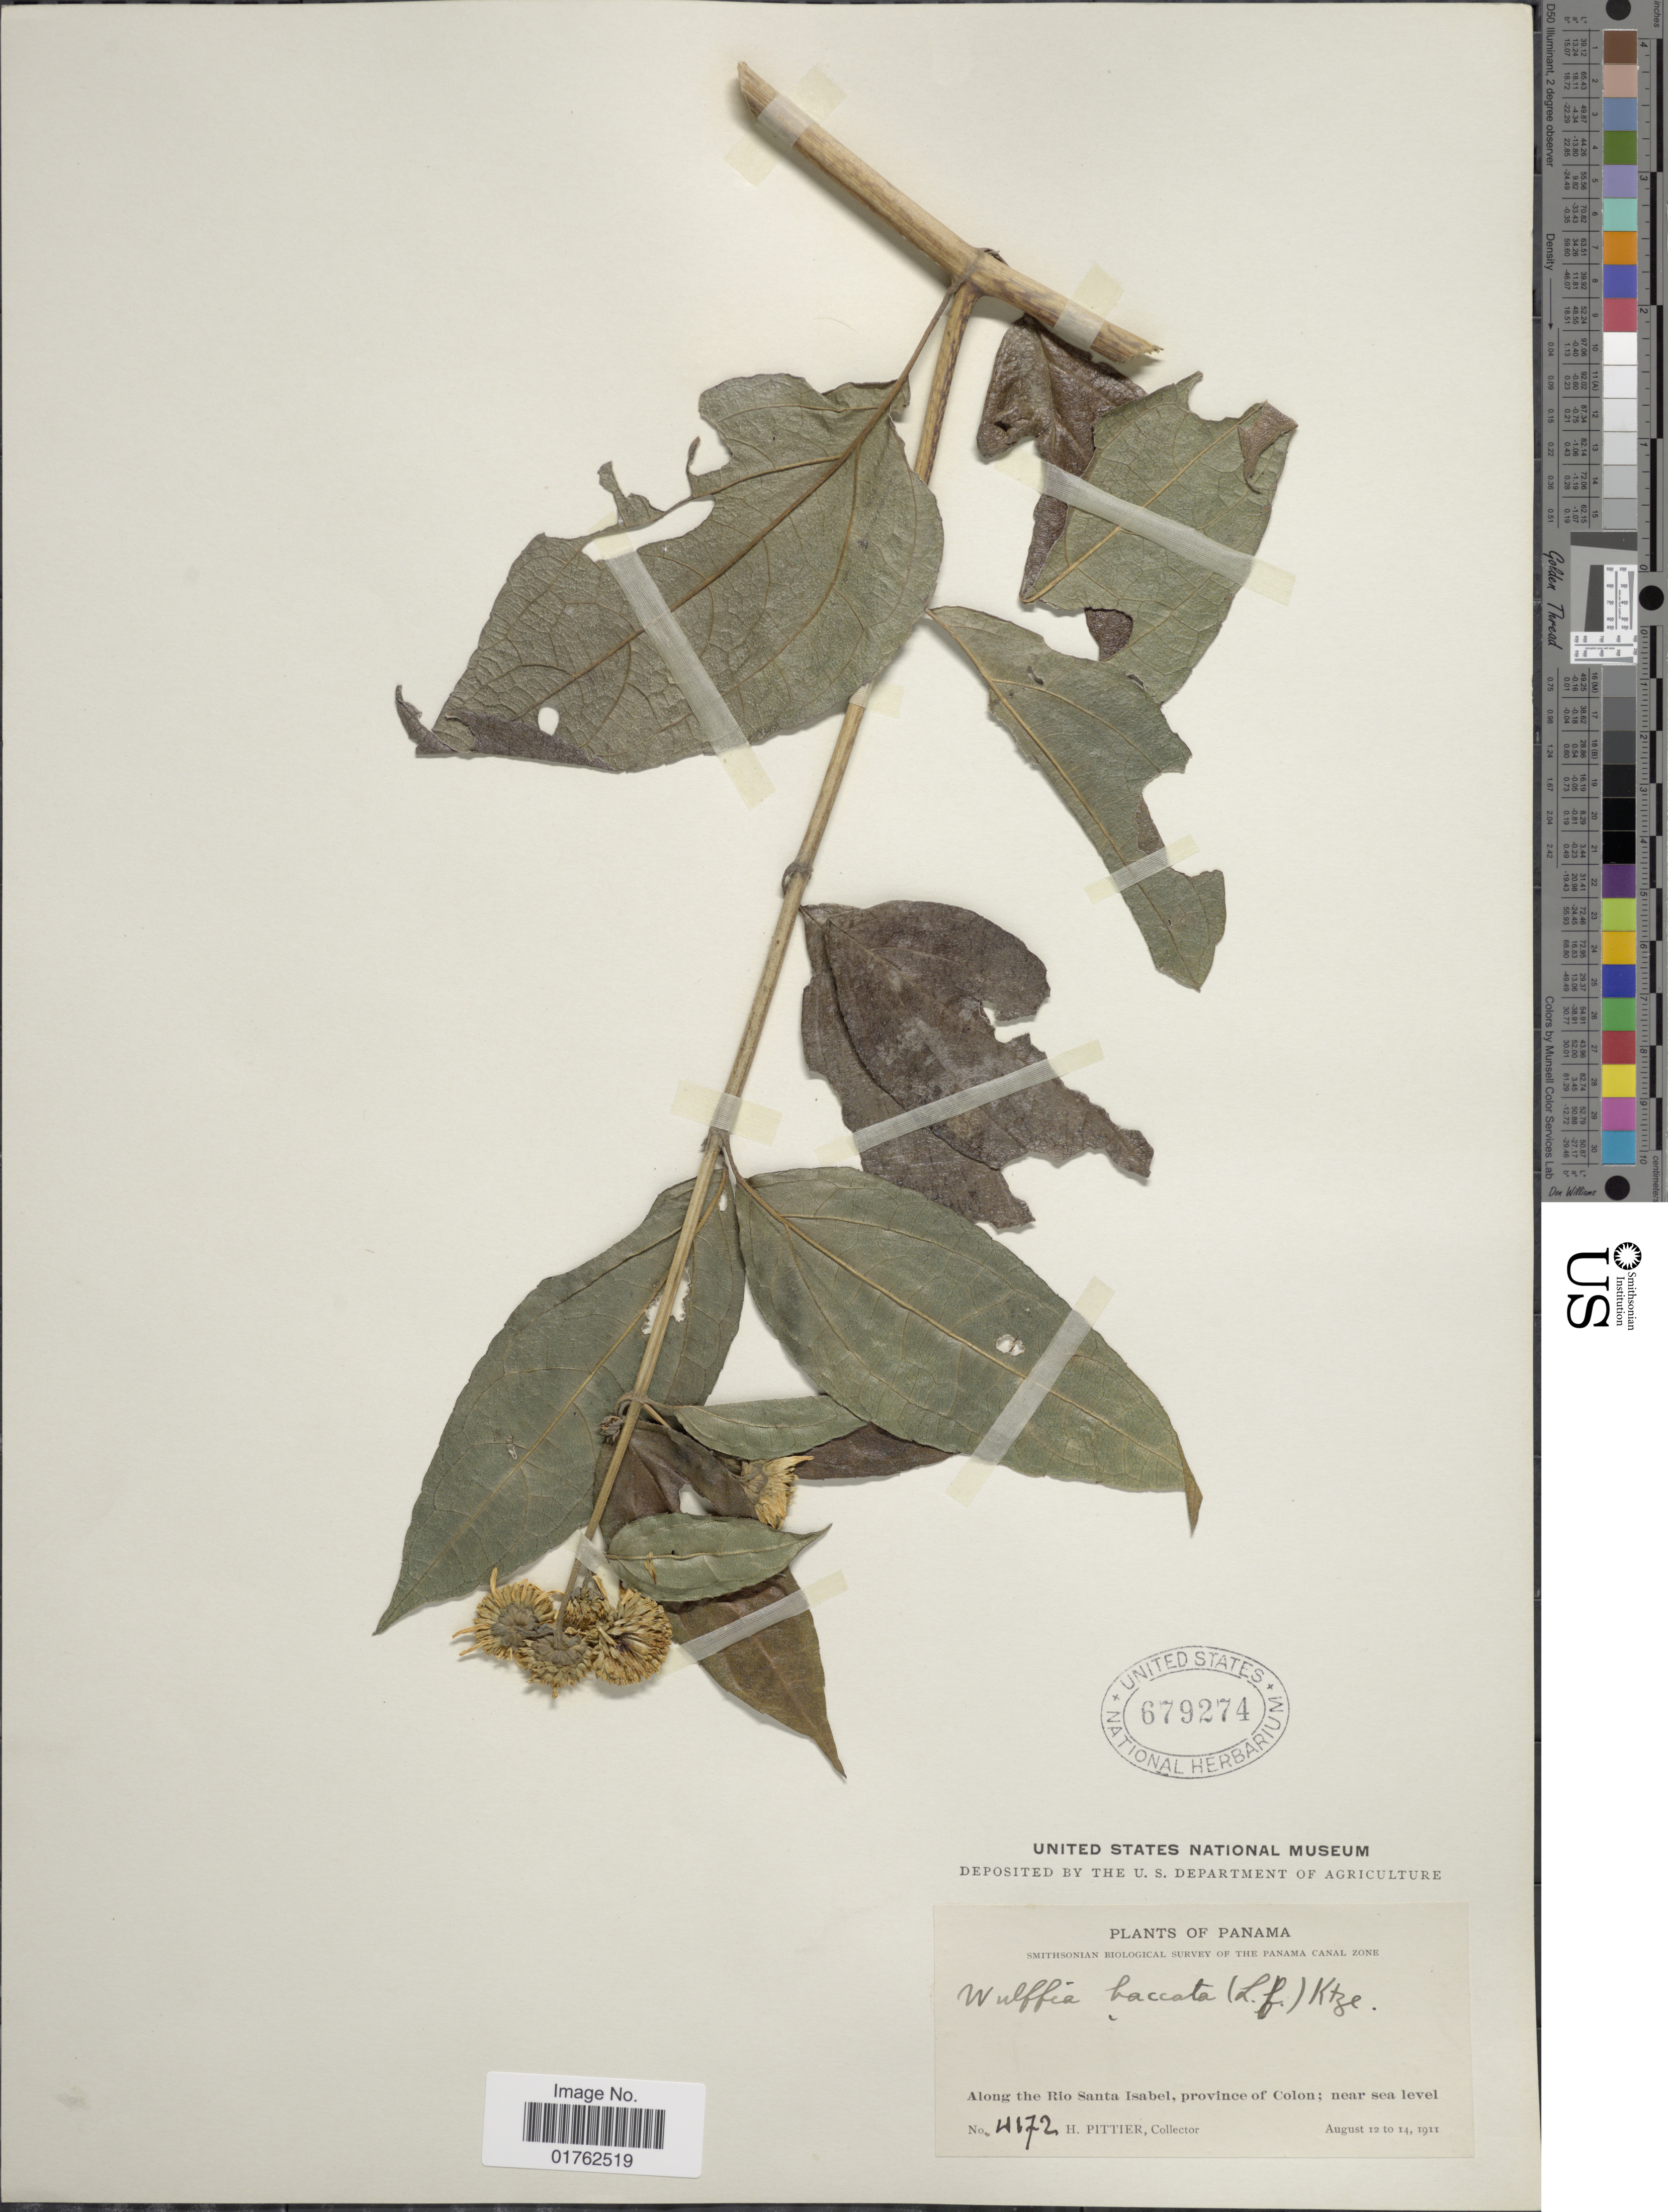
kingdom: Plantae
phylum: Tracheophyta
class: Magnoliopsida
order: Asterales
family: Asteraceae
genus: Wulffia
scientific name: Wulffia baccata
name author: (L. f.) Kuntze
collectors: H. F. Pittier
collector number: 4172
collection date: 1911-08-12/1911-08-14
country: Panama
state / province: Colón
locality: Panama Canal Zone. Along Rio Santa Isabel, province of Colon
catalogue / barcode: US 679274